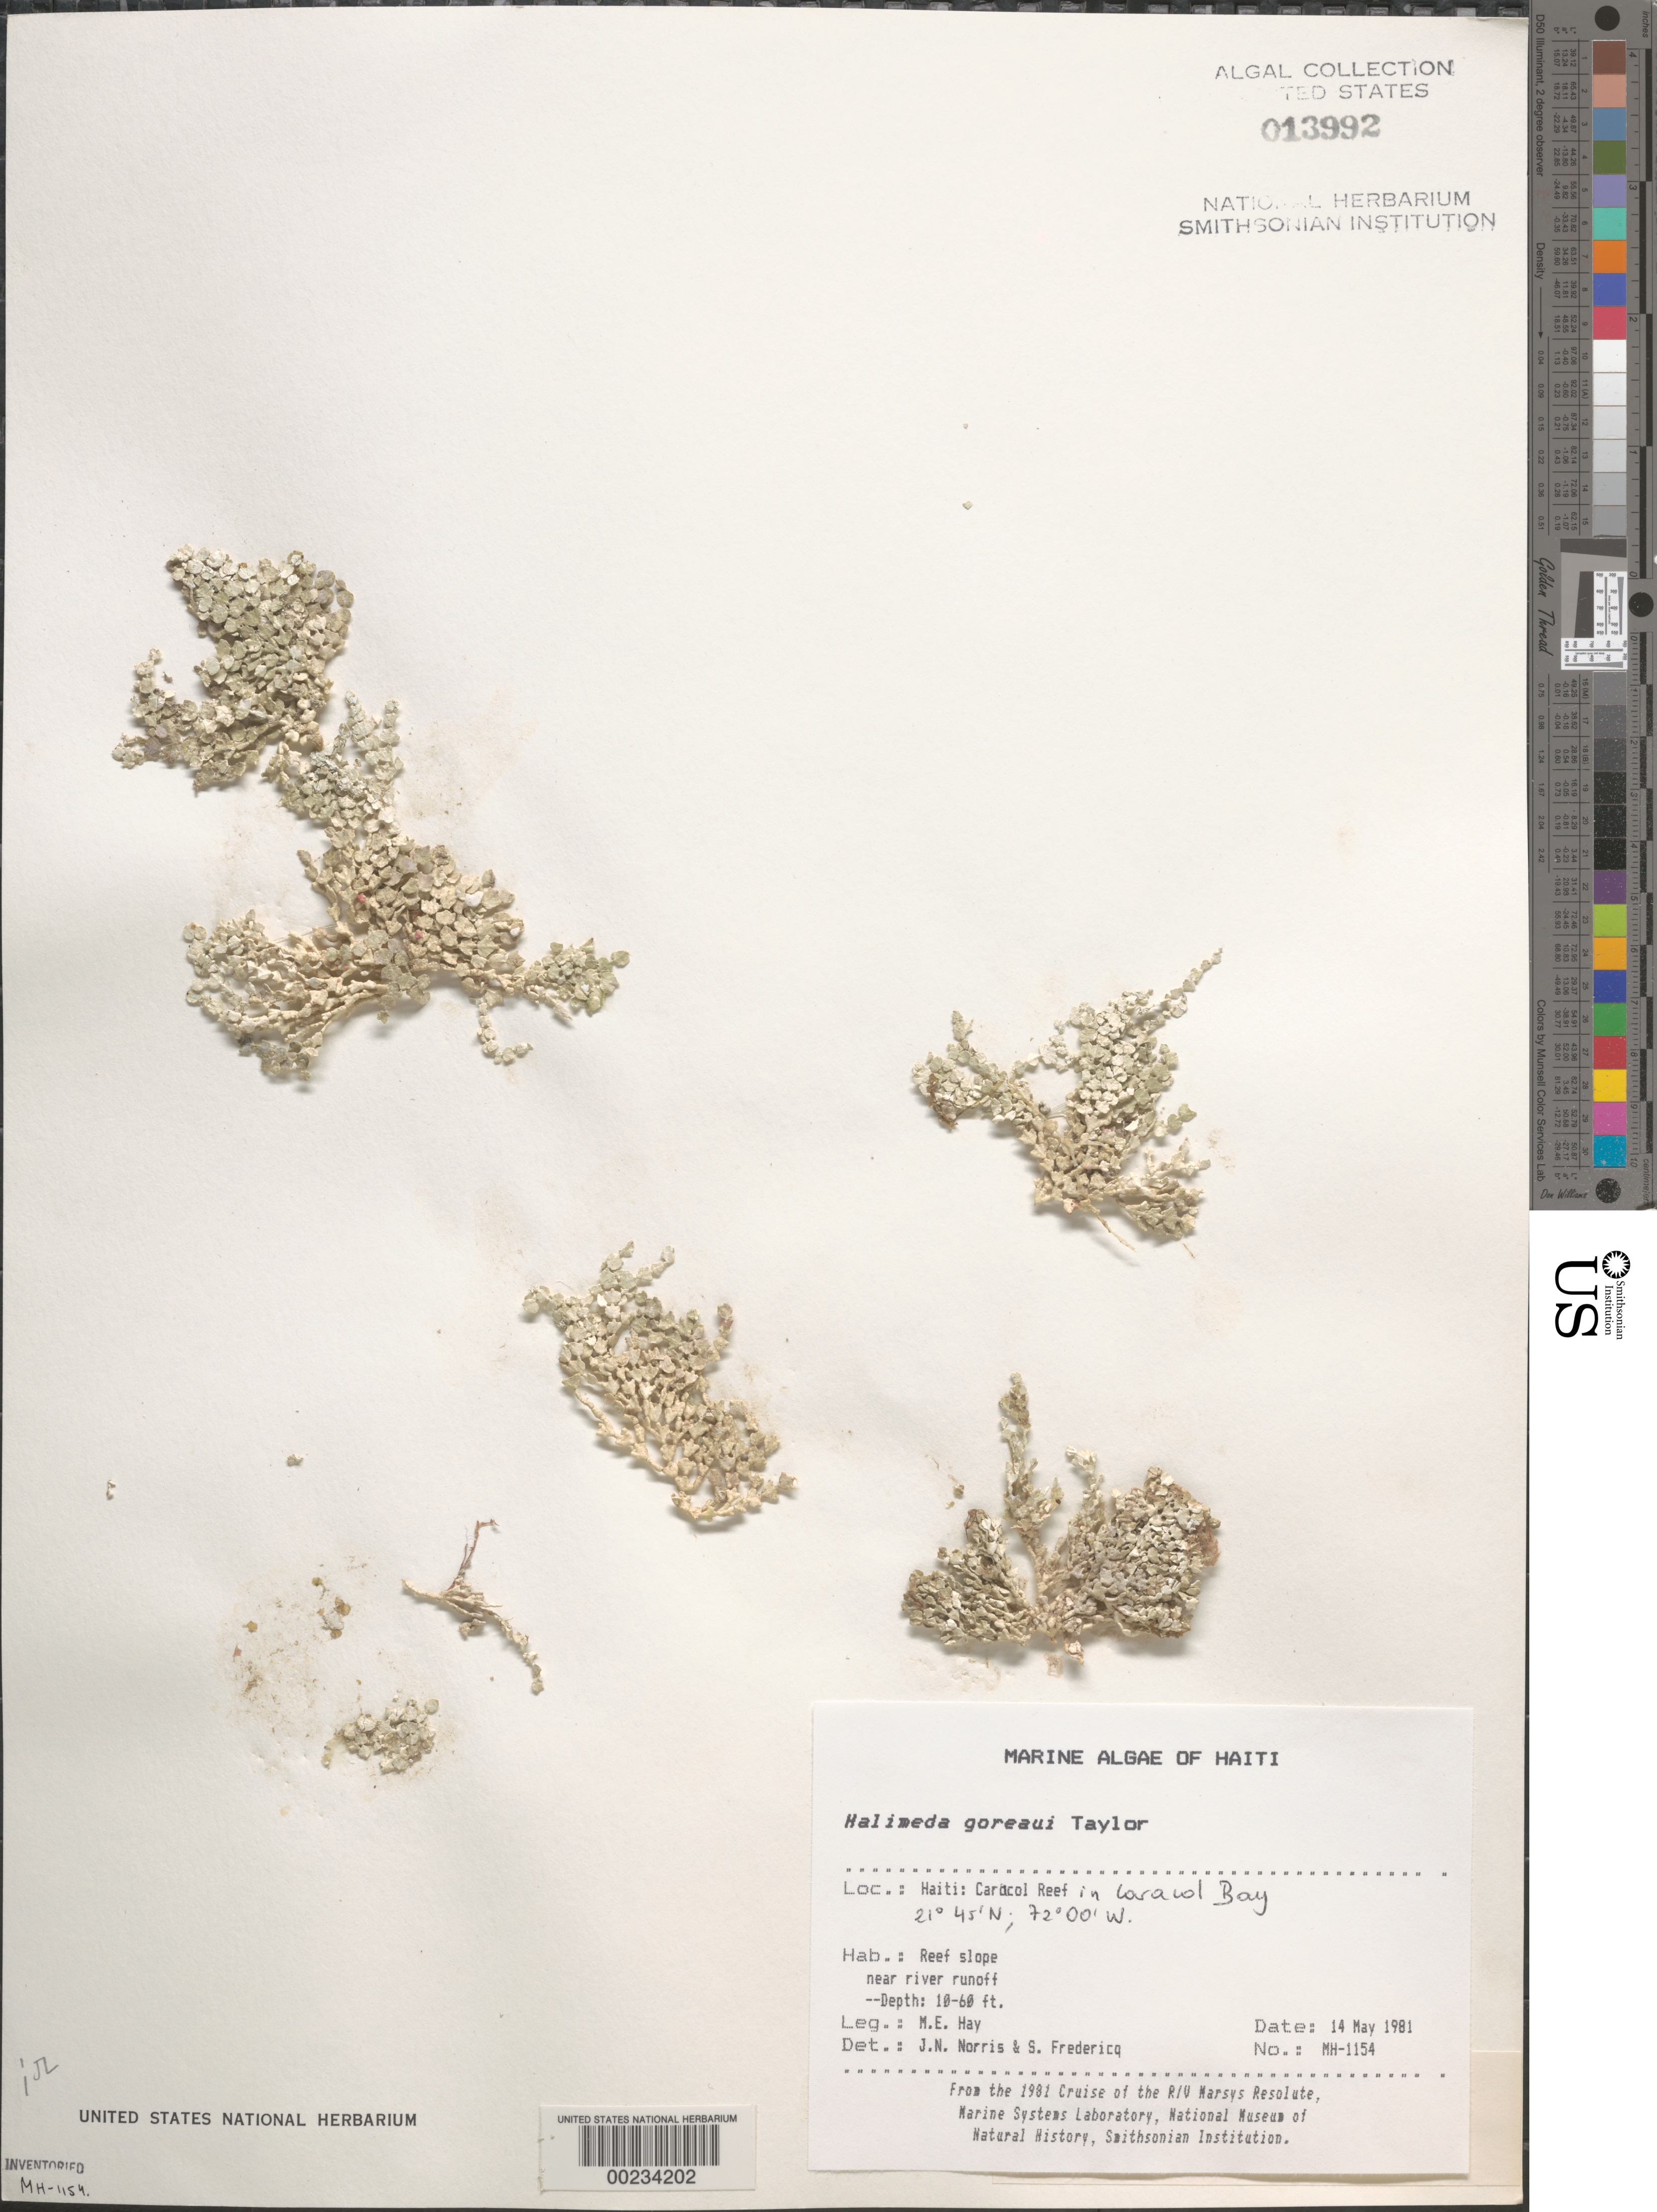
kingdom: Plantae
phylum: Chlorophyta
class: Ulvophyceae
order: Bryopsidales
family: Halimedaceae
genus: Halimeda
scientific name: Halimeda goreaui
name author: W.R. Taylor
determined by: Norris, J. N.; Fredericq, S.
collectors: M. E. Hay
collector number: MEH-1154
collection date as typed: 14 May 1981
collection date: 1981-05-14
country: Haiti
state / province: Nord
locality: Caracol Reef, Caracol Bay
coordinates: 21 45'N, 72 00'W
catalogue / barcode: US 13992